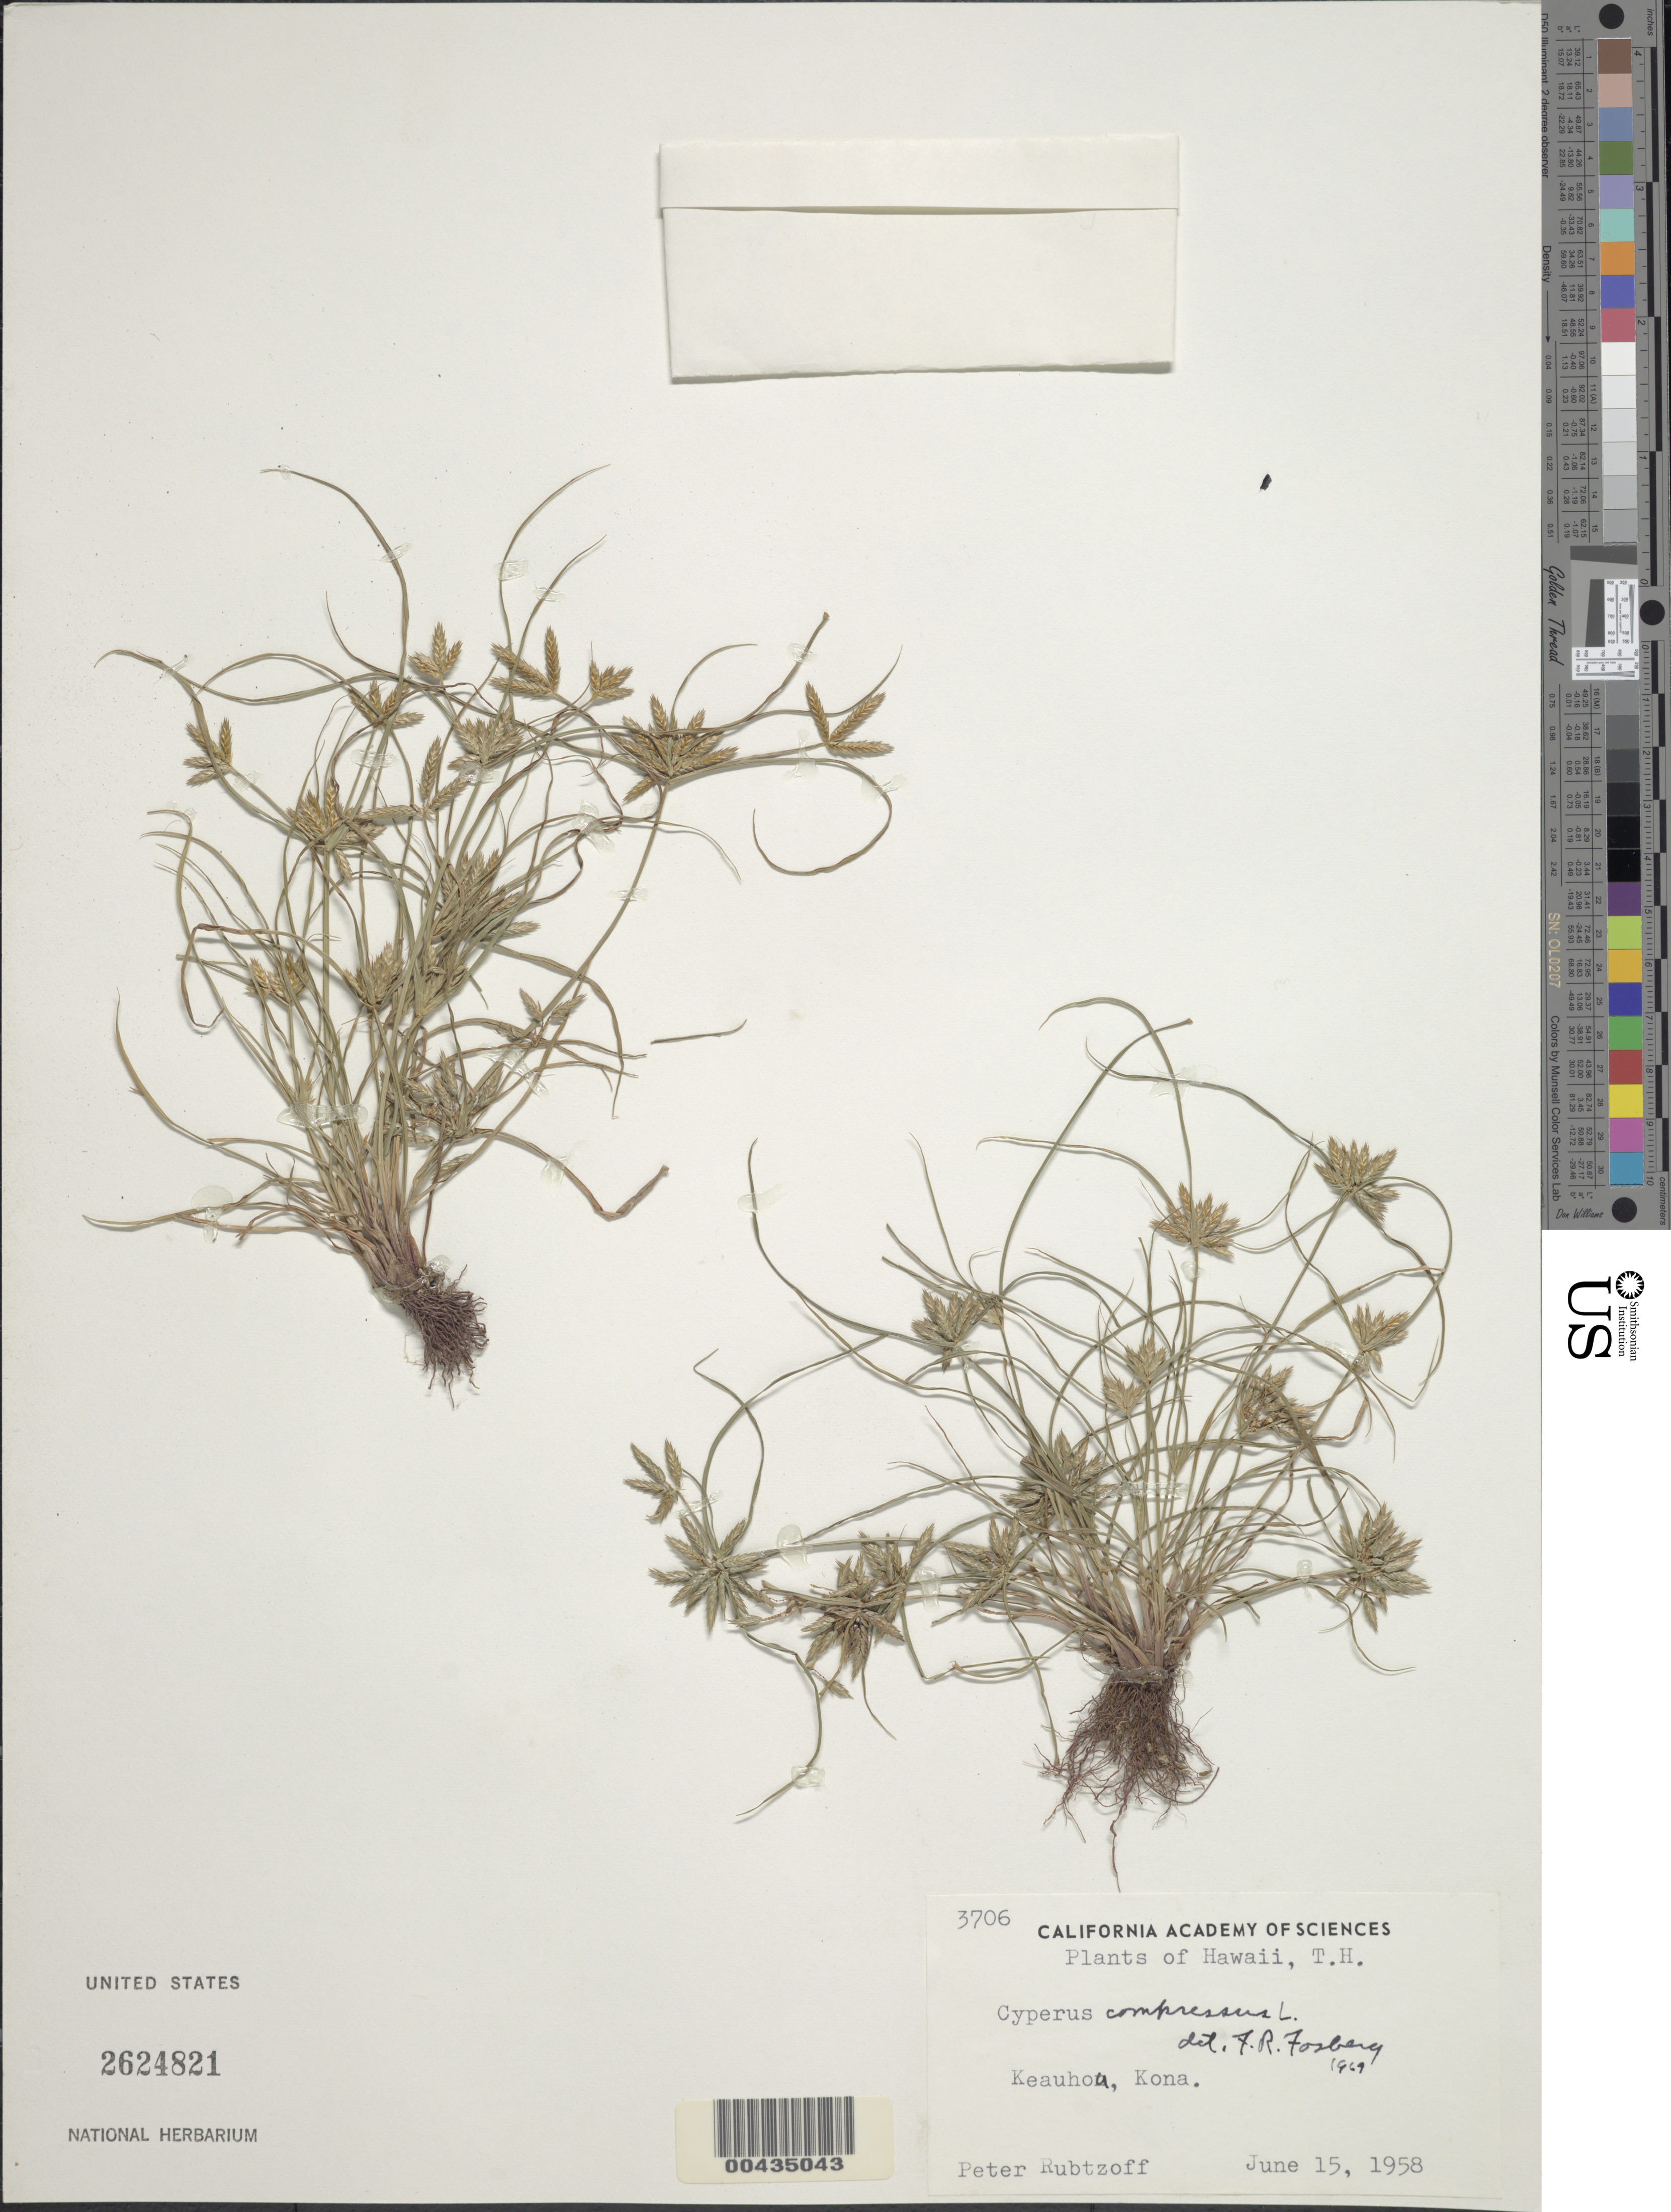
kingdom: Plantae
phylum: Tracheophyta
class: Liliopsida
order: Poales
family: Cyperaceae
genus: Cyperus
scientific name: Cyperus compressus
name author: L.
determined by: Fosberg, F. R.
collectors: P. Rubtzoff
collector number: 3706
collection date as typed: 15 Jun 1958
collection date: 1958-06-15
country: United States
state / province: Hawaii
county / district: Honolulu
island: Oahu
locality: Keauhou, Kona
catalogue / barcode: US 2624821